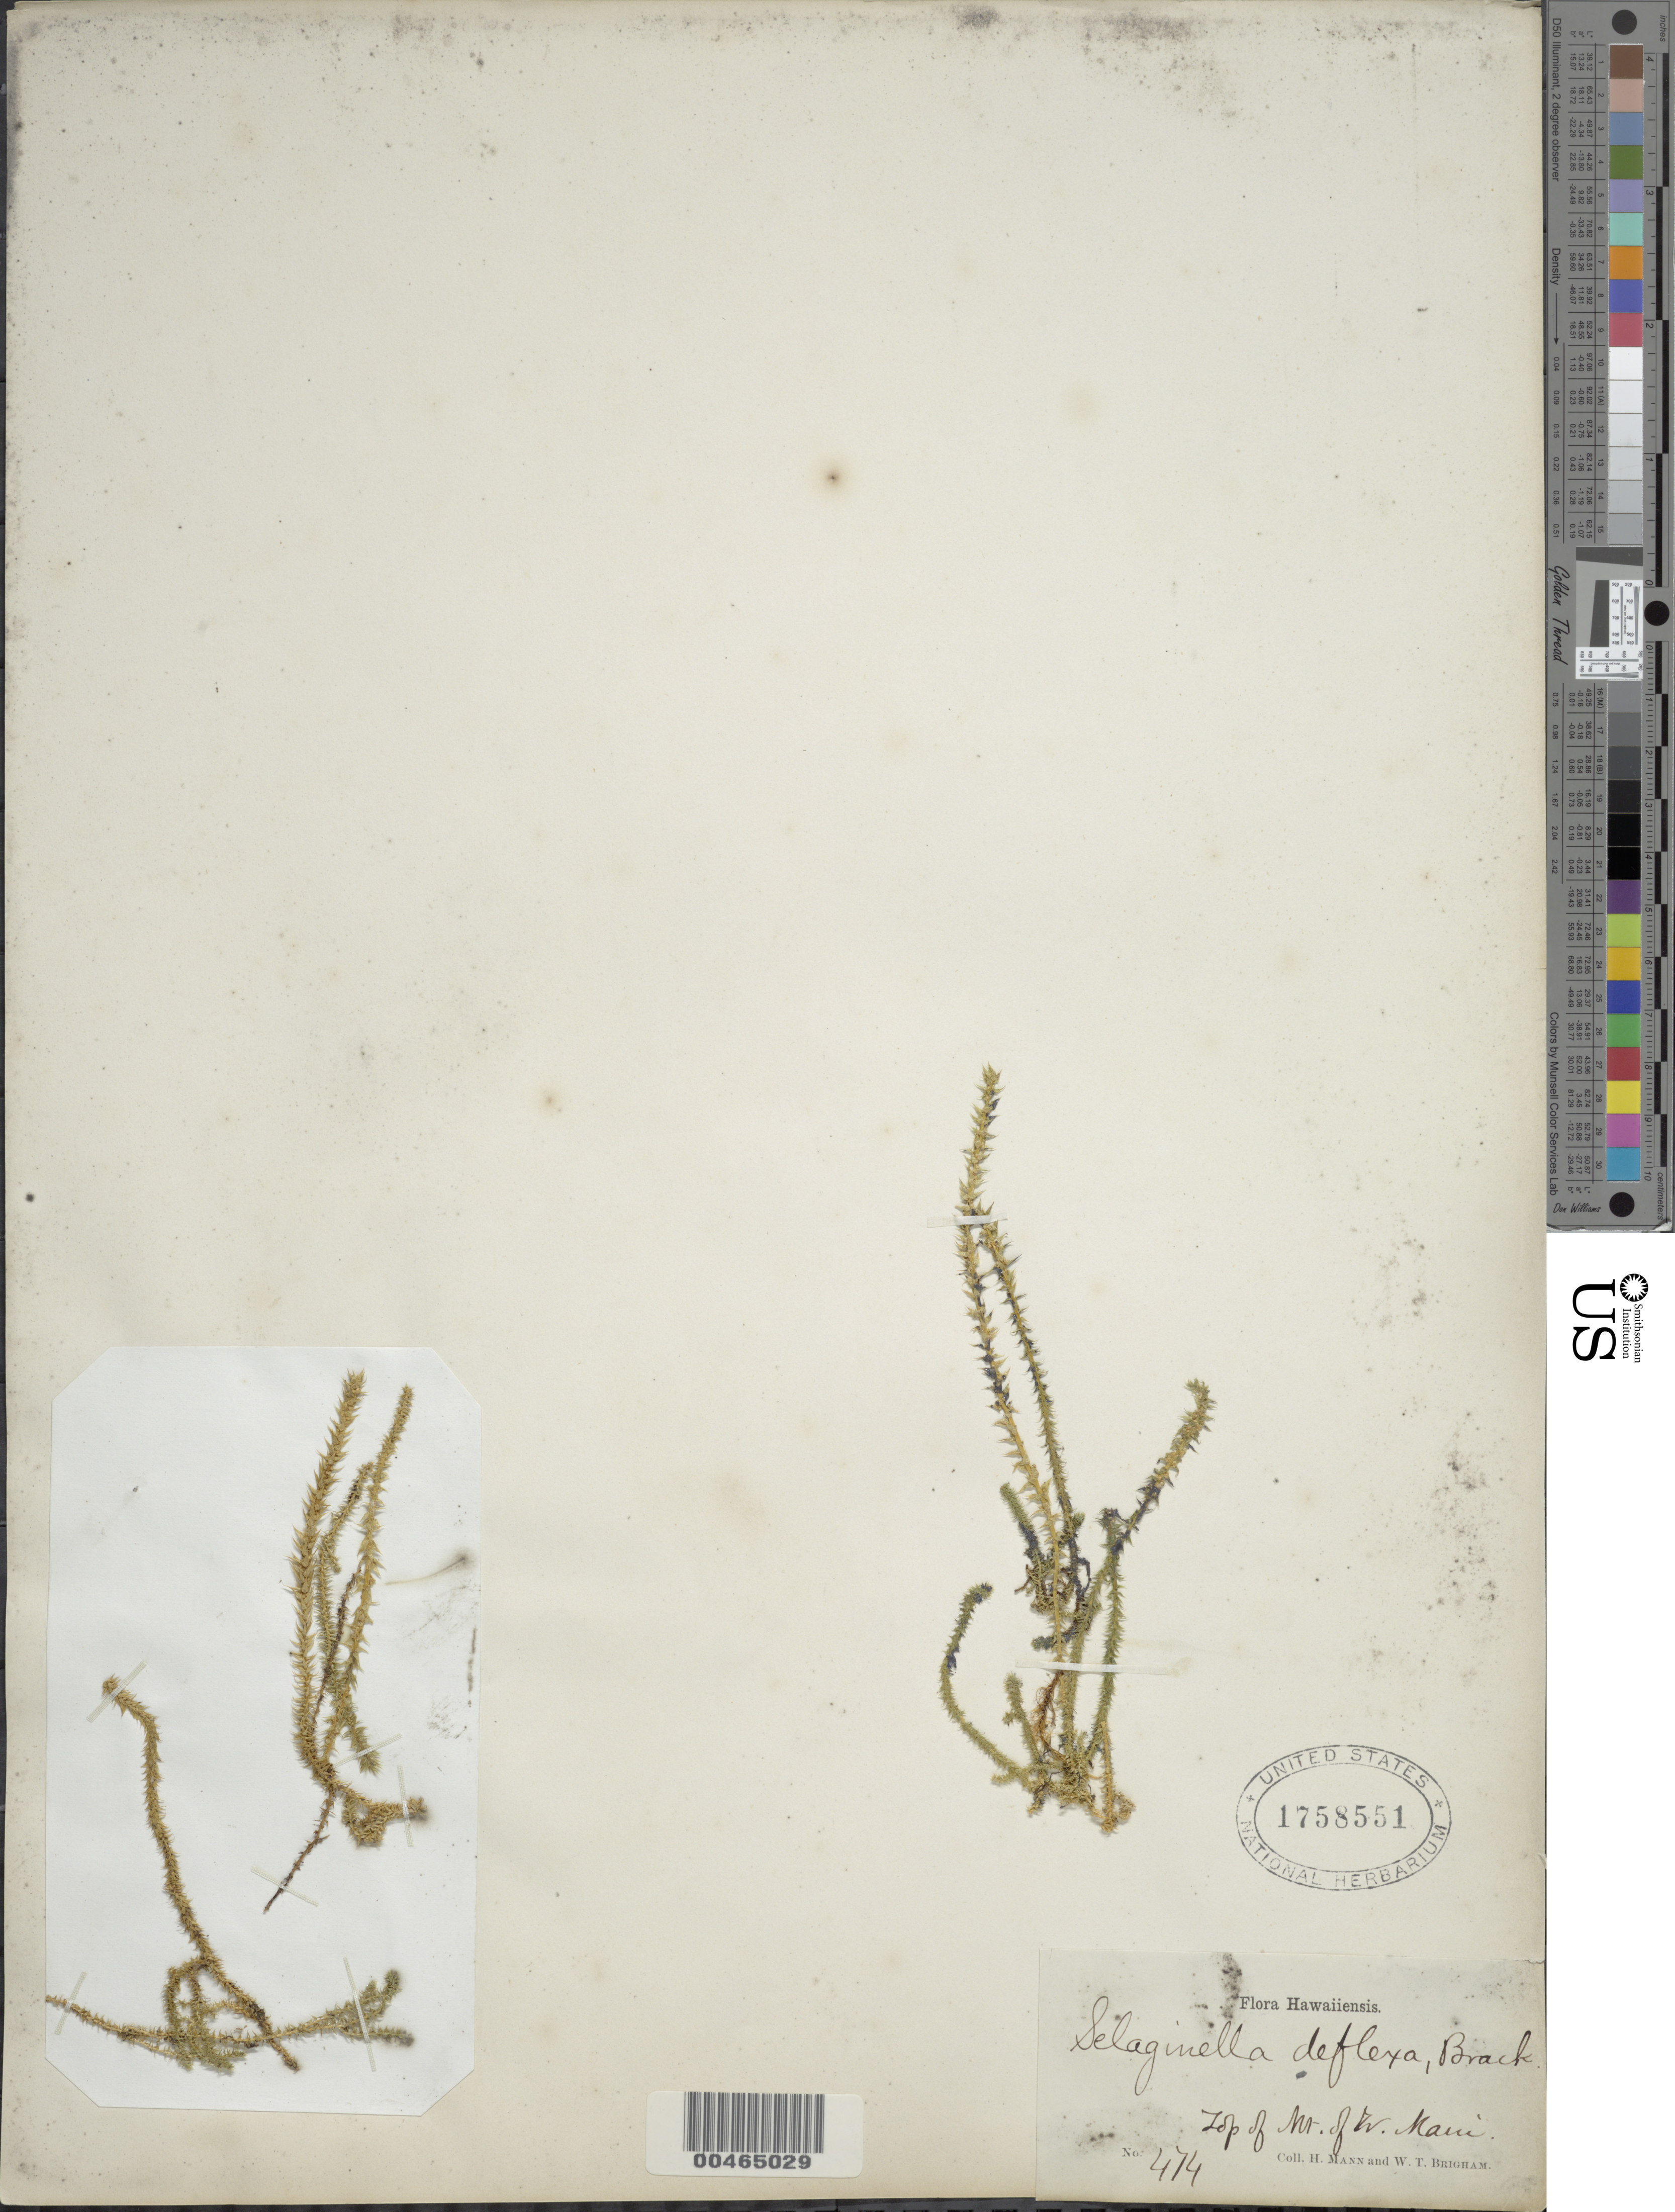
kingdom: Plantae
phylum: Tracheophyta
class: Lycopodiopsida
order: Selaginellales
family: Selaginellaceae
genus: Selaginella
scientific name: Selaginella deflexa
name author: Brack. in Wilkes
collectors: H. Mann & W. T. Brigham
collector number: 474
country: United States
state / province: Hawaii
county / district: Maui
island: Maui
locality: Top of Mountain of W Maui, Maui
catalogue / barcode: US 1758551